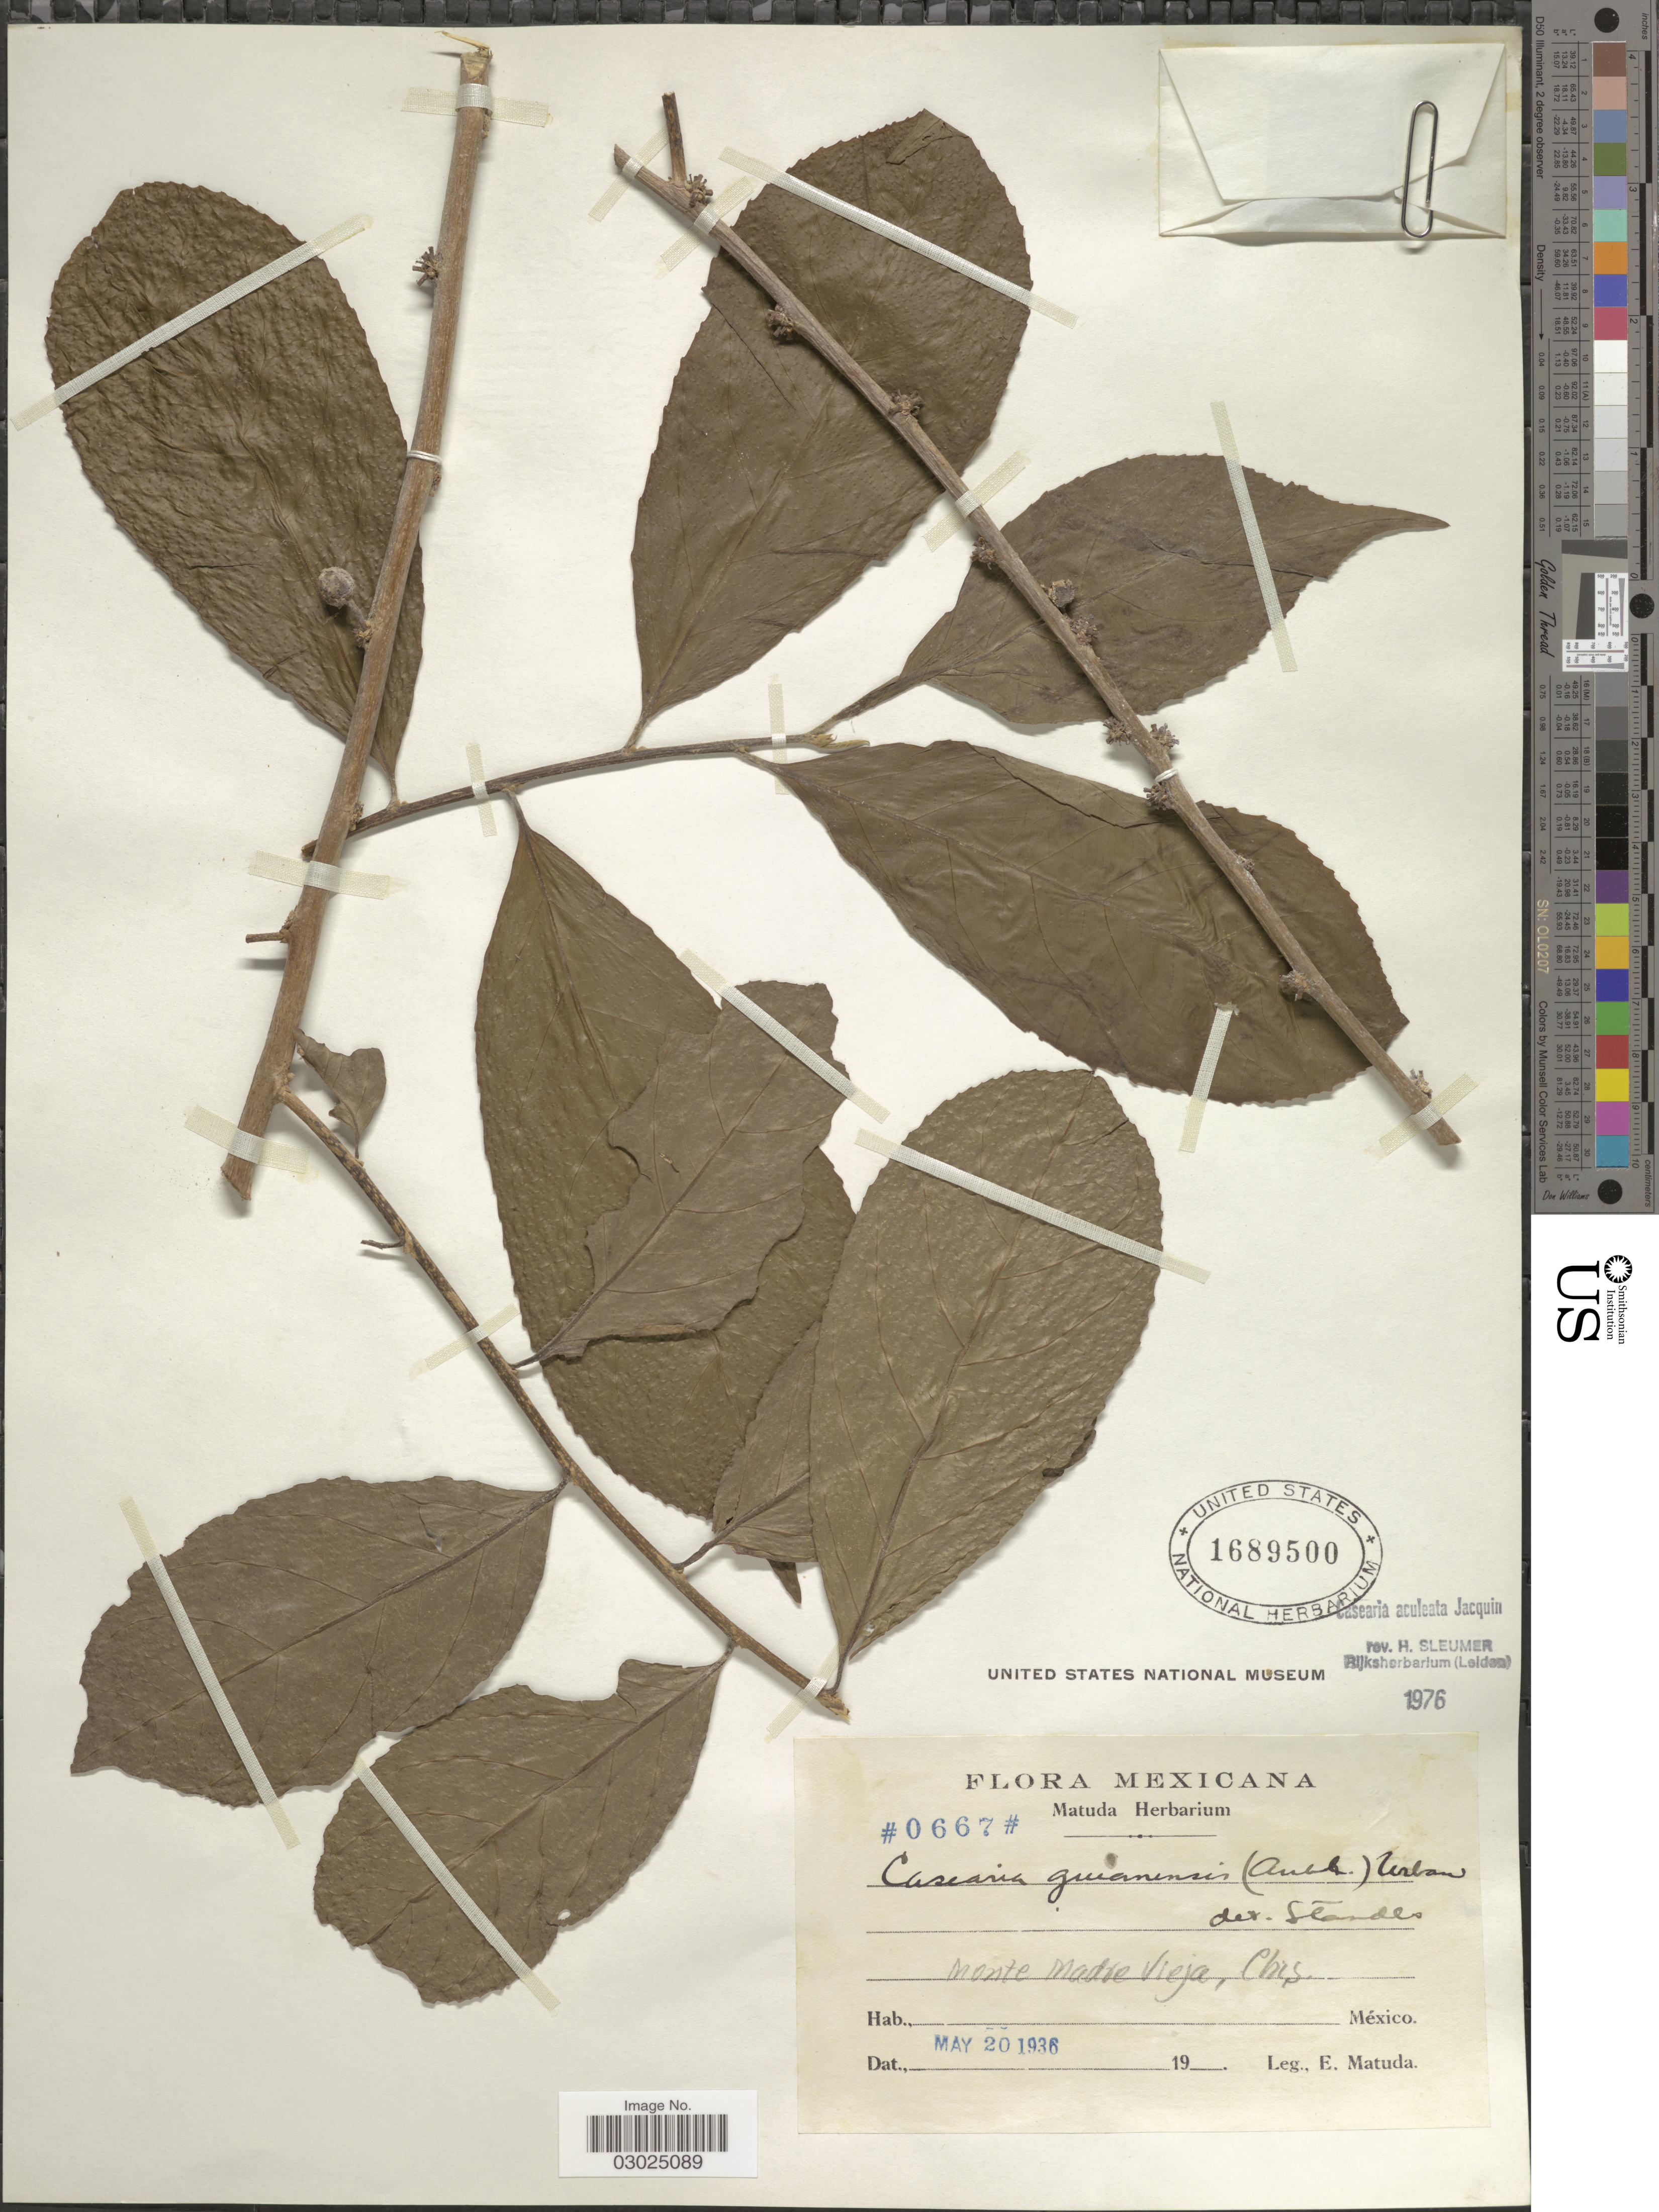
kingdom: Plantae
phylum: Tracheophyta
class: Magnoliopsida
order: Malpighiales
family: Salicaceae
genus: Casearia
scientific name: Casearia aculeata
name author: Jacq.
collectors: E. Matuda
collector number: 0667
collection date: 1936-05-20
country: Mexico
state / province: Chiapas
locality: Monte Madre Vieja.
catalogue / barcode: US 1689500